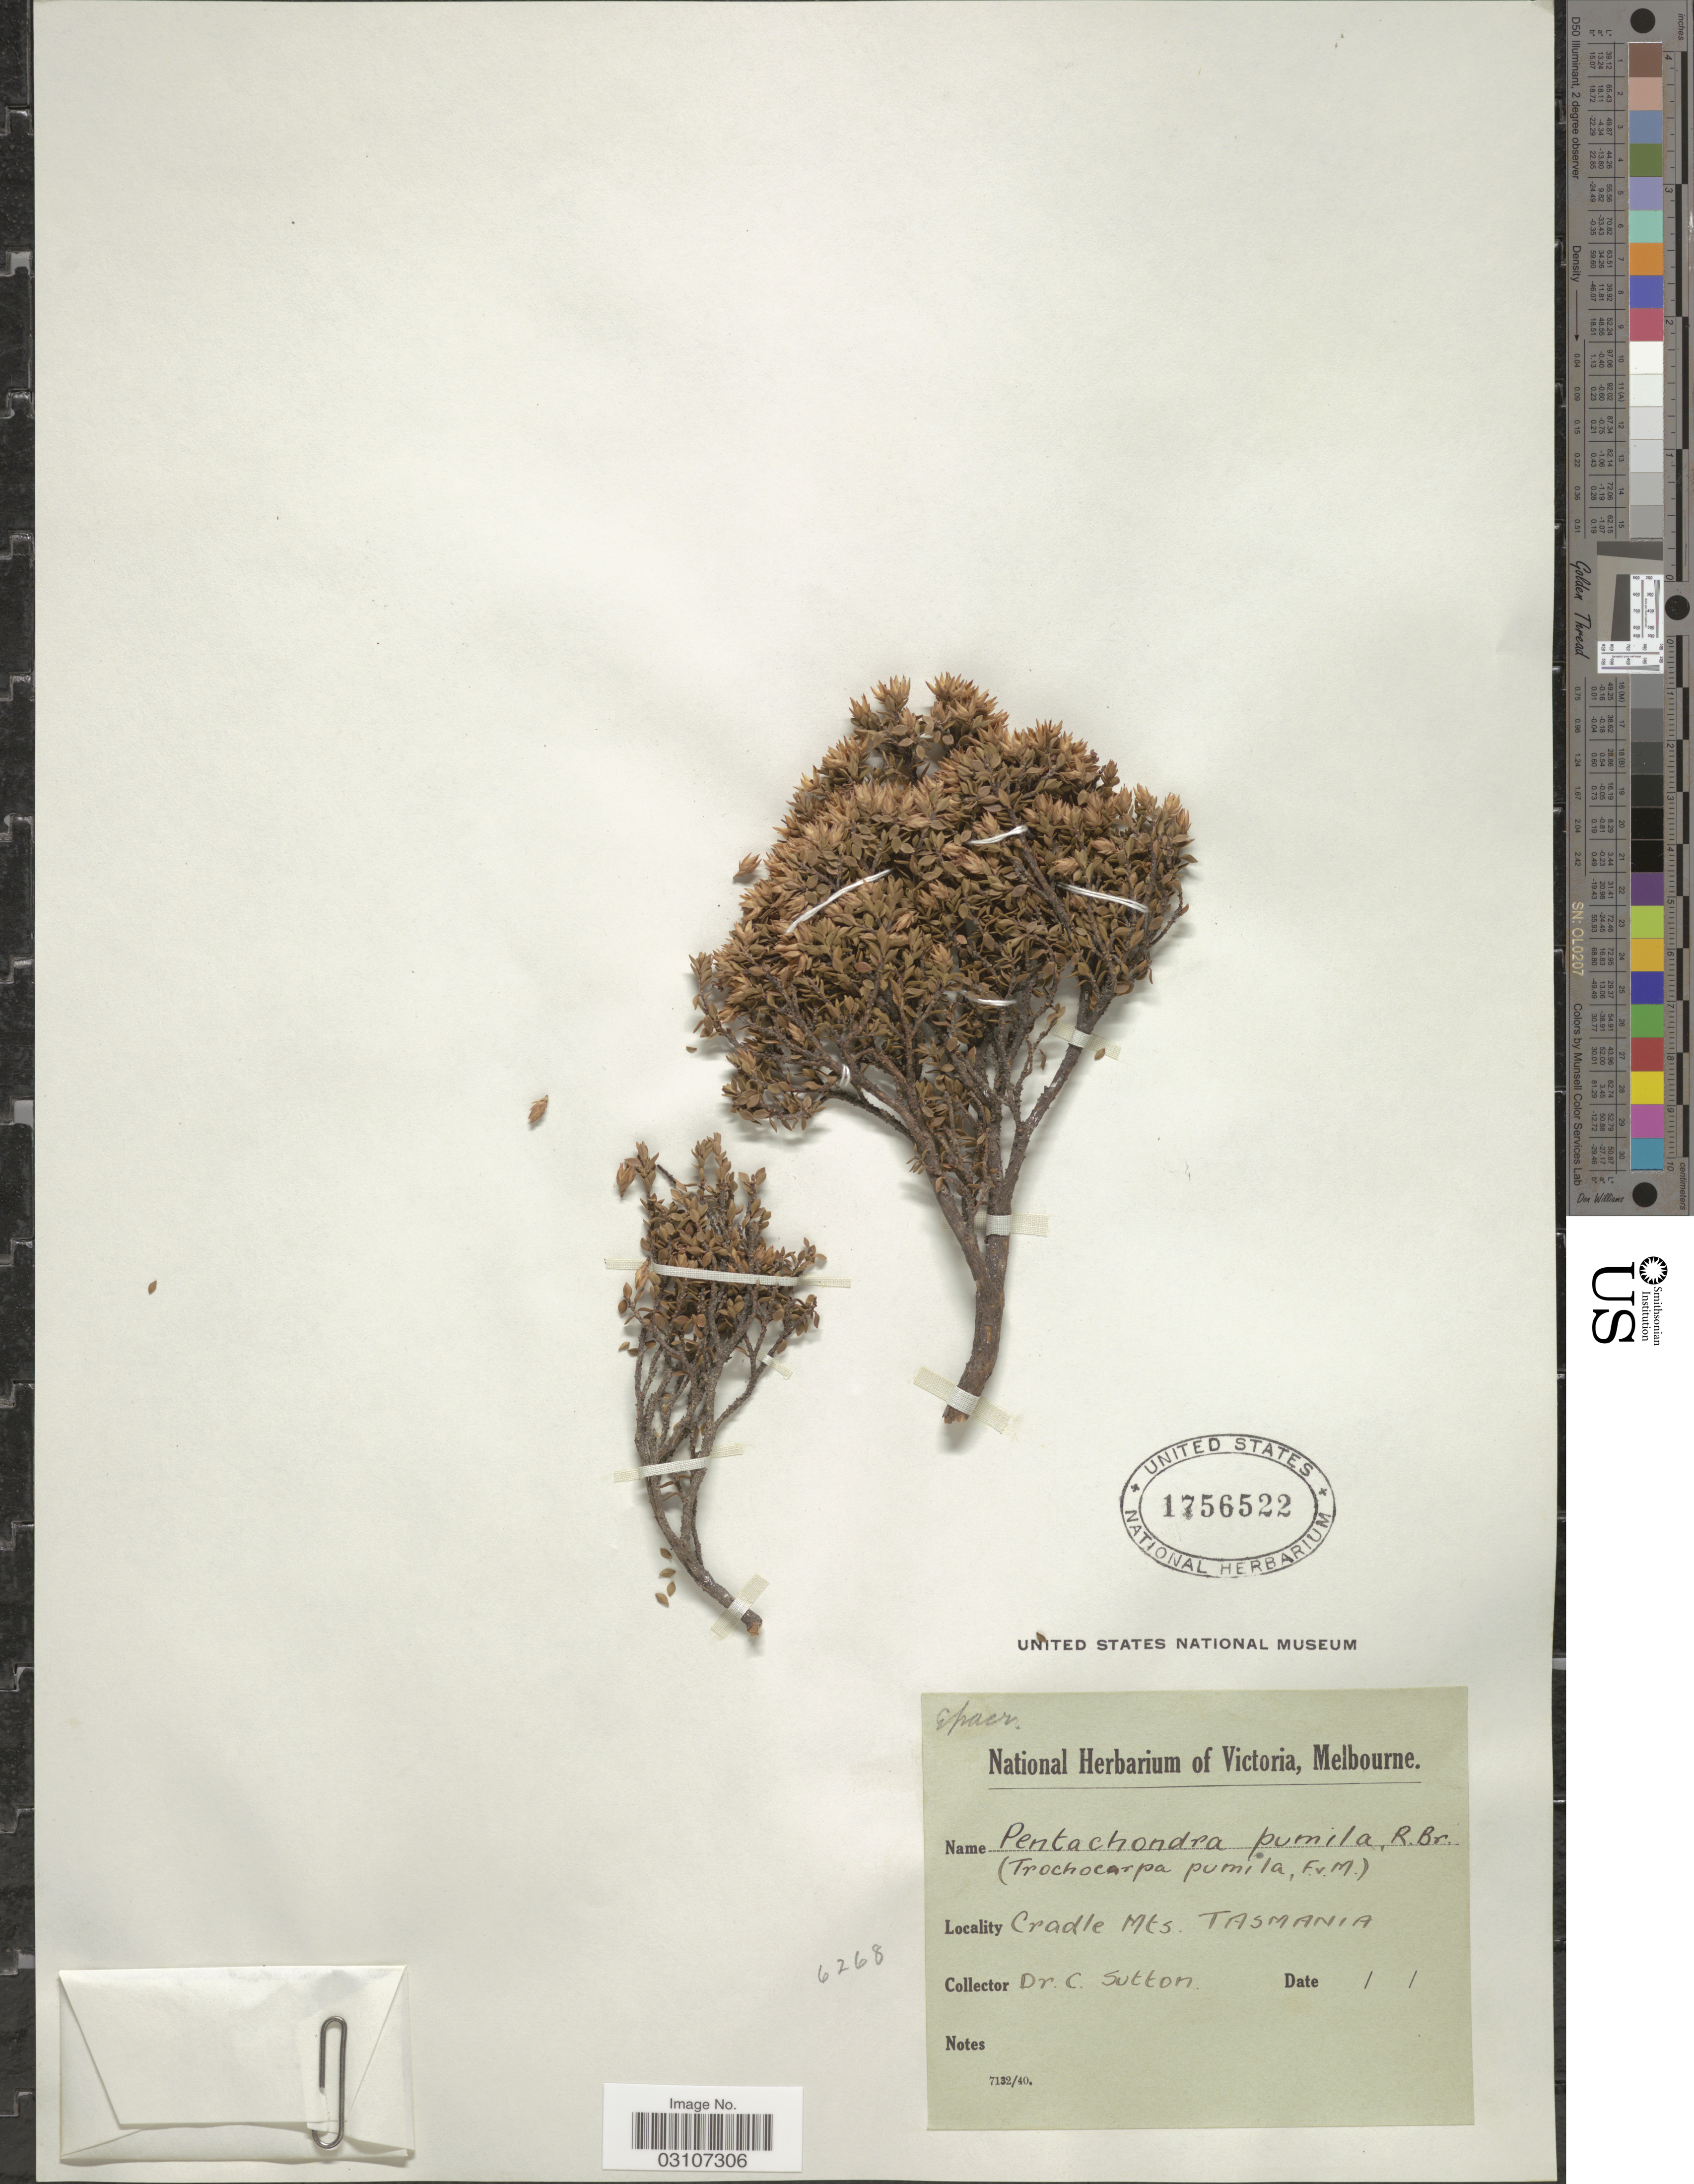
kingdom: Plantae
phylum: Tracheophyta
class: Magnoliopsida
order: Ericales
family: Ericaceae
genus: Pentachondra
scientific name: Pentachondra pumila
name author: (J.R. Forst. & G. Forst.) R. Br.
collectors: C. Sutton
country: Australia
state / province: Tasmania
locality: Cradle Mts.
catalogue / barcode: US 1756522